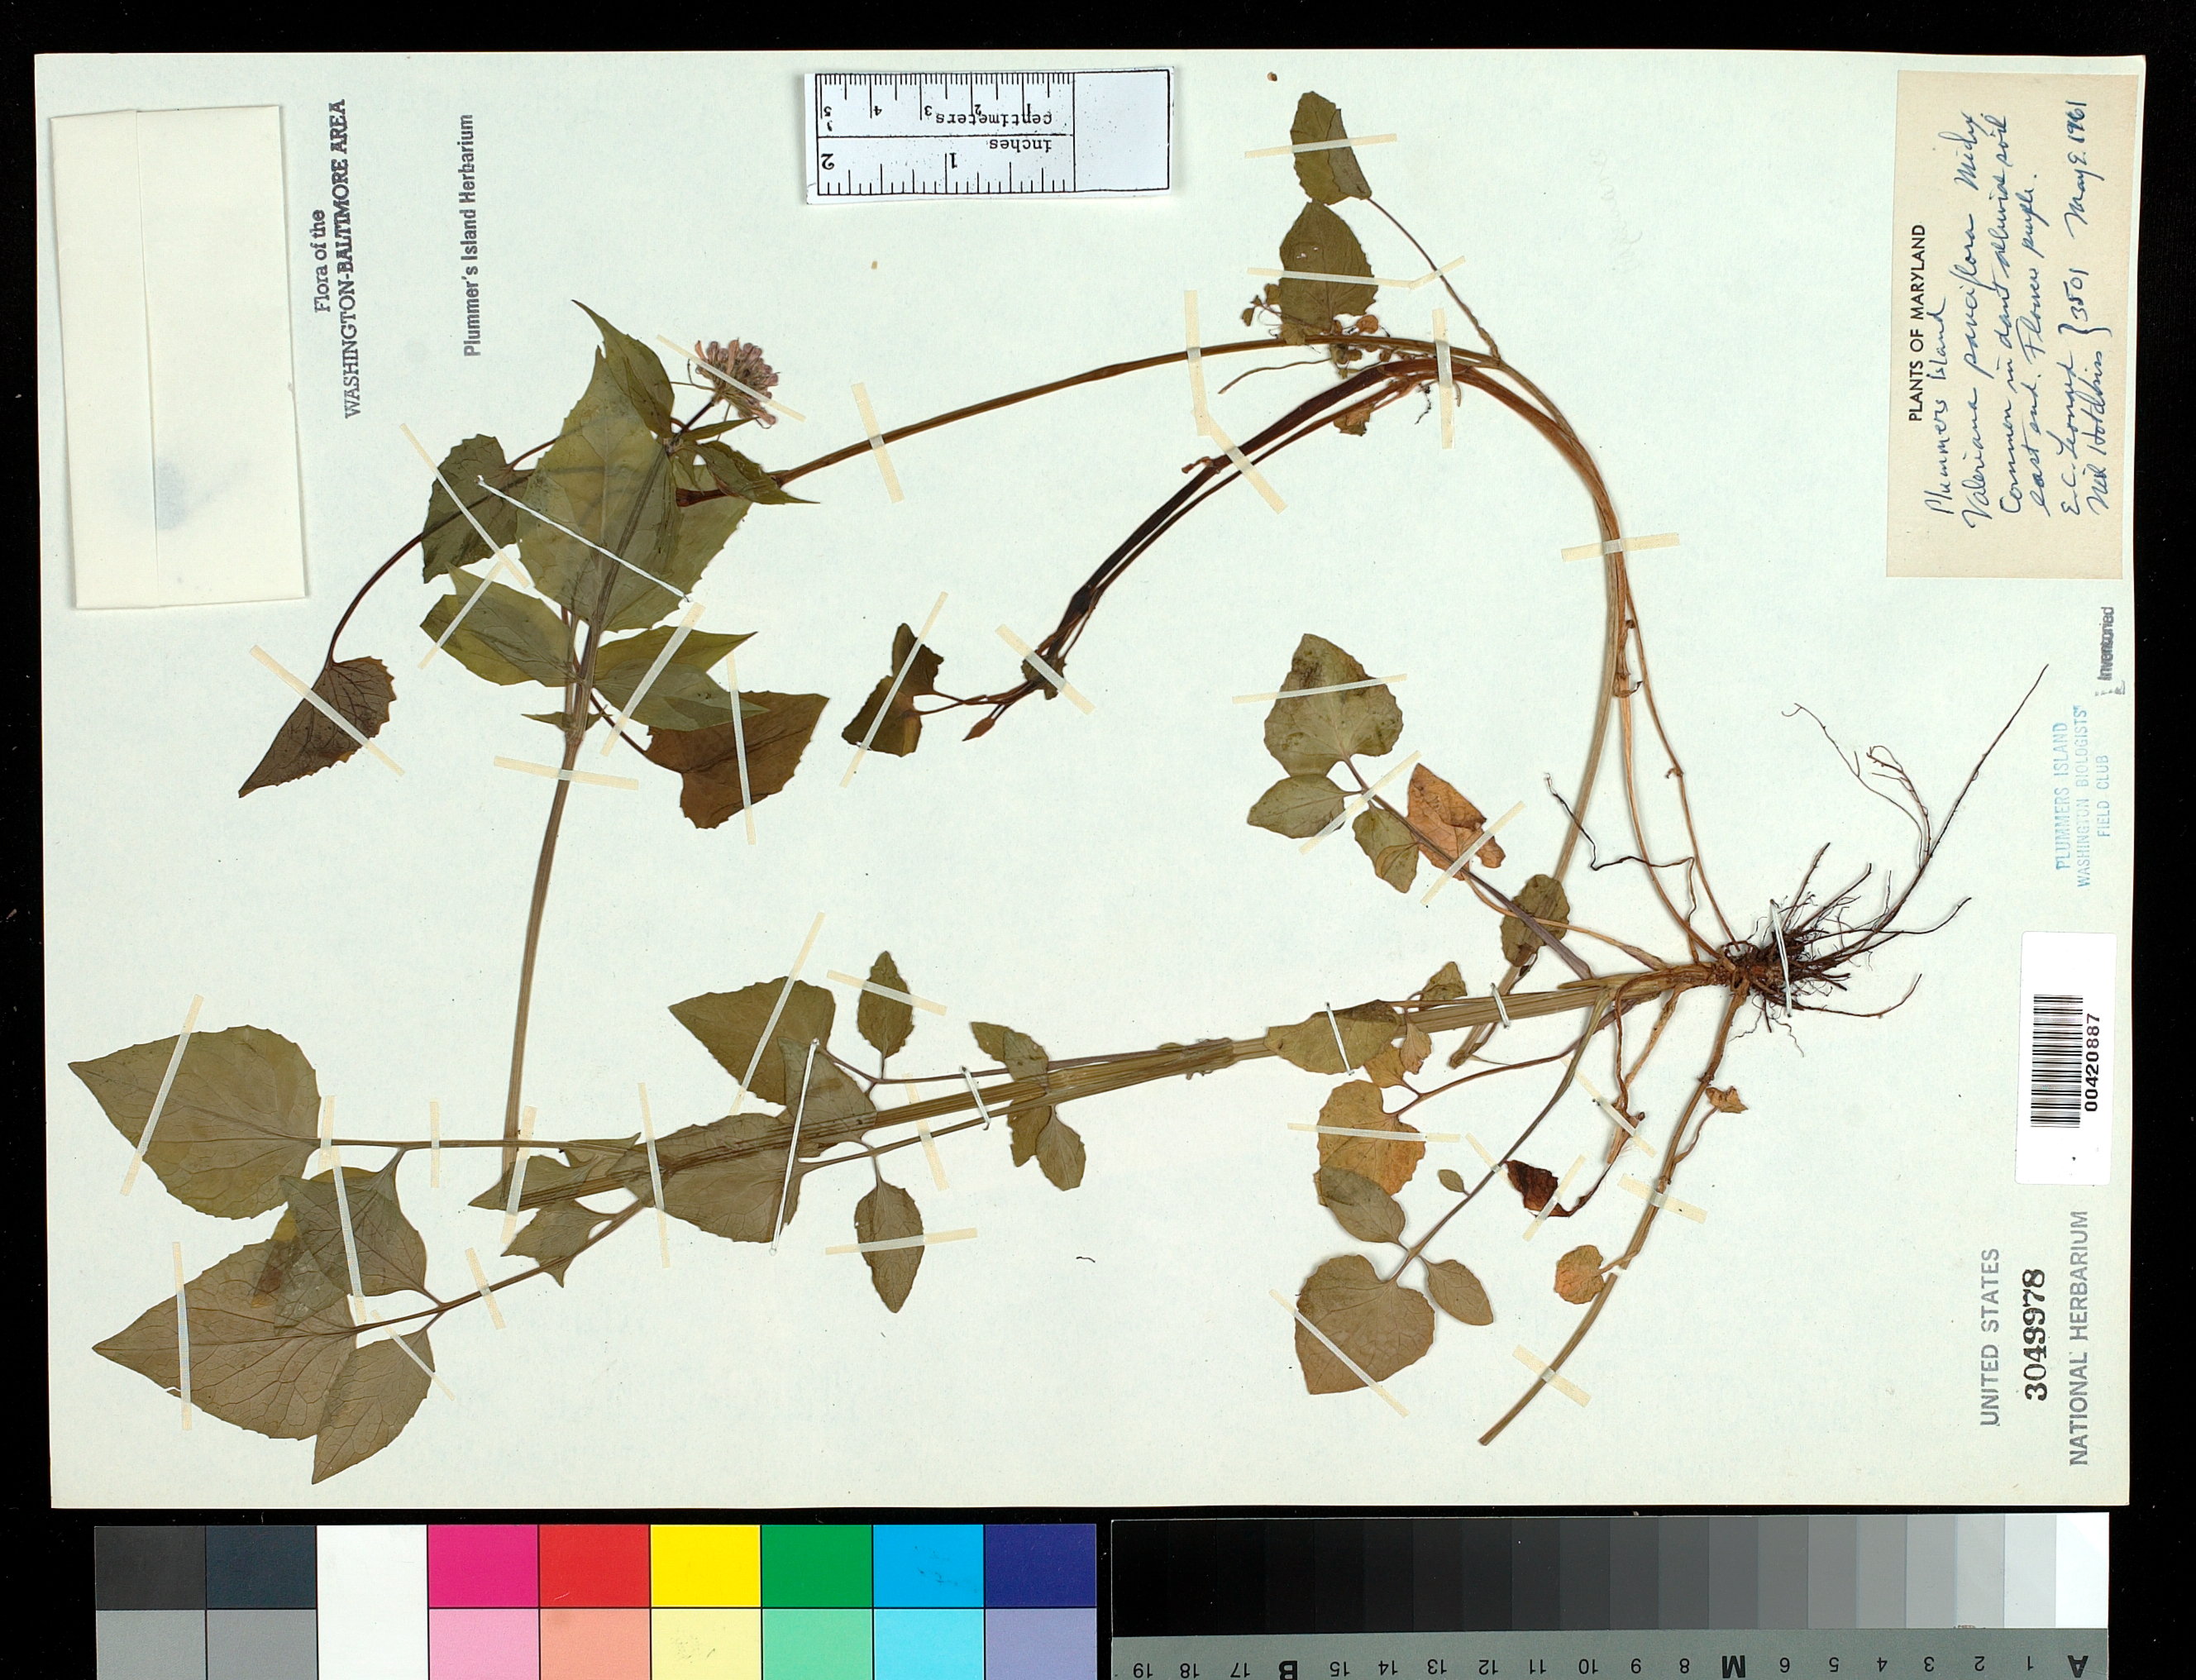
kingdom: Plantae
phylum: Tracheophyta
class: Magnoliopsida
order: Dipsacales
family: Caprifoliaceae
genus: Valeriana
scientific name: Valeriana pauciflora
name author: Michx.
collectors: E. C. Leonard & N. Hotchkiss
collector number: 3501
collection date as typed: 09 May 1961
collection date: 1961-05-09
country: United States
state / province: Maryland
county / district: Montgomery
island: Plummers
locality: Plummers Island; east end of Island C. & O. Canal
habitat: Damp alluvial soil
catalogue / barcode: US 3049978